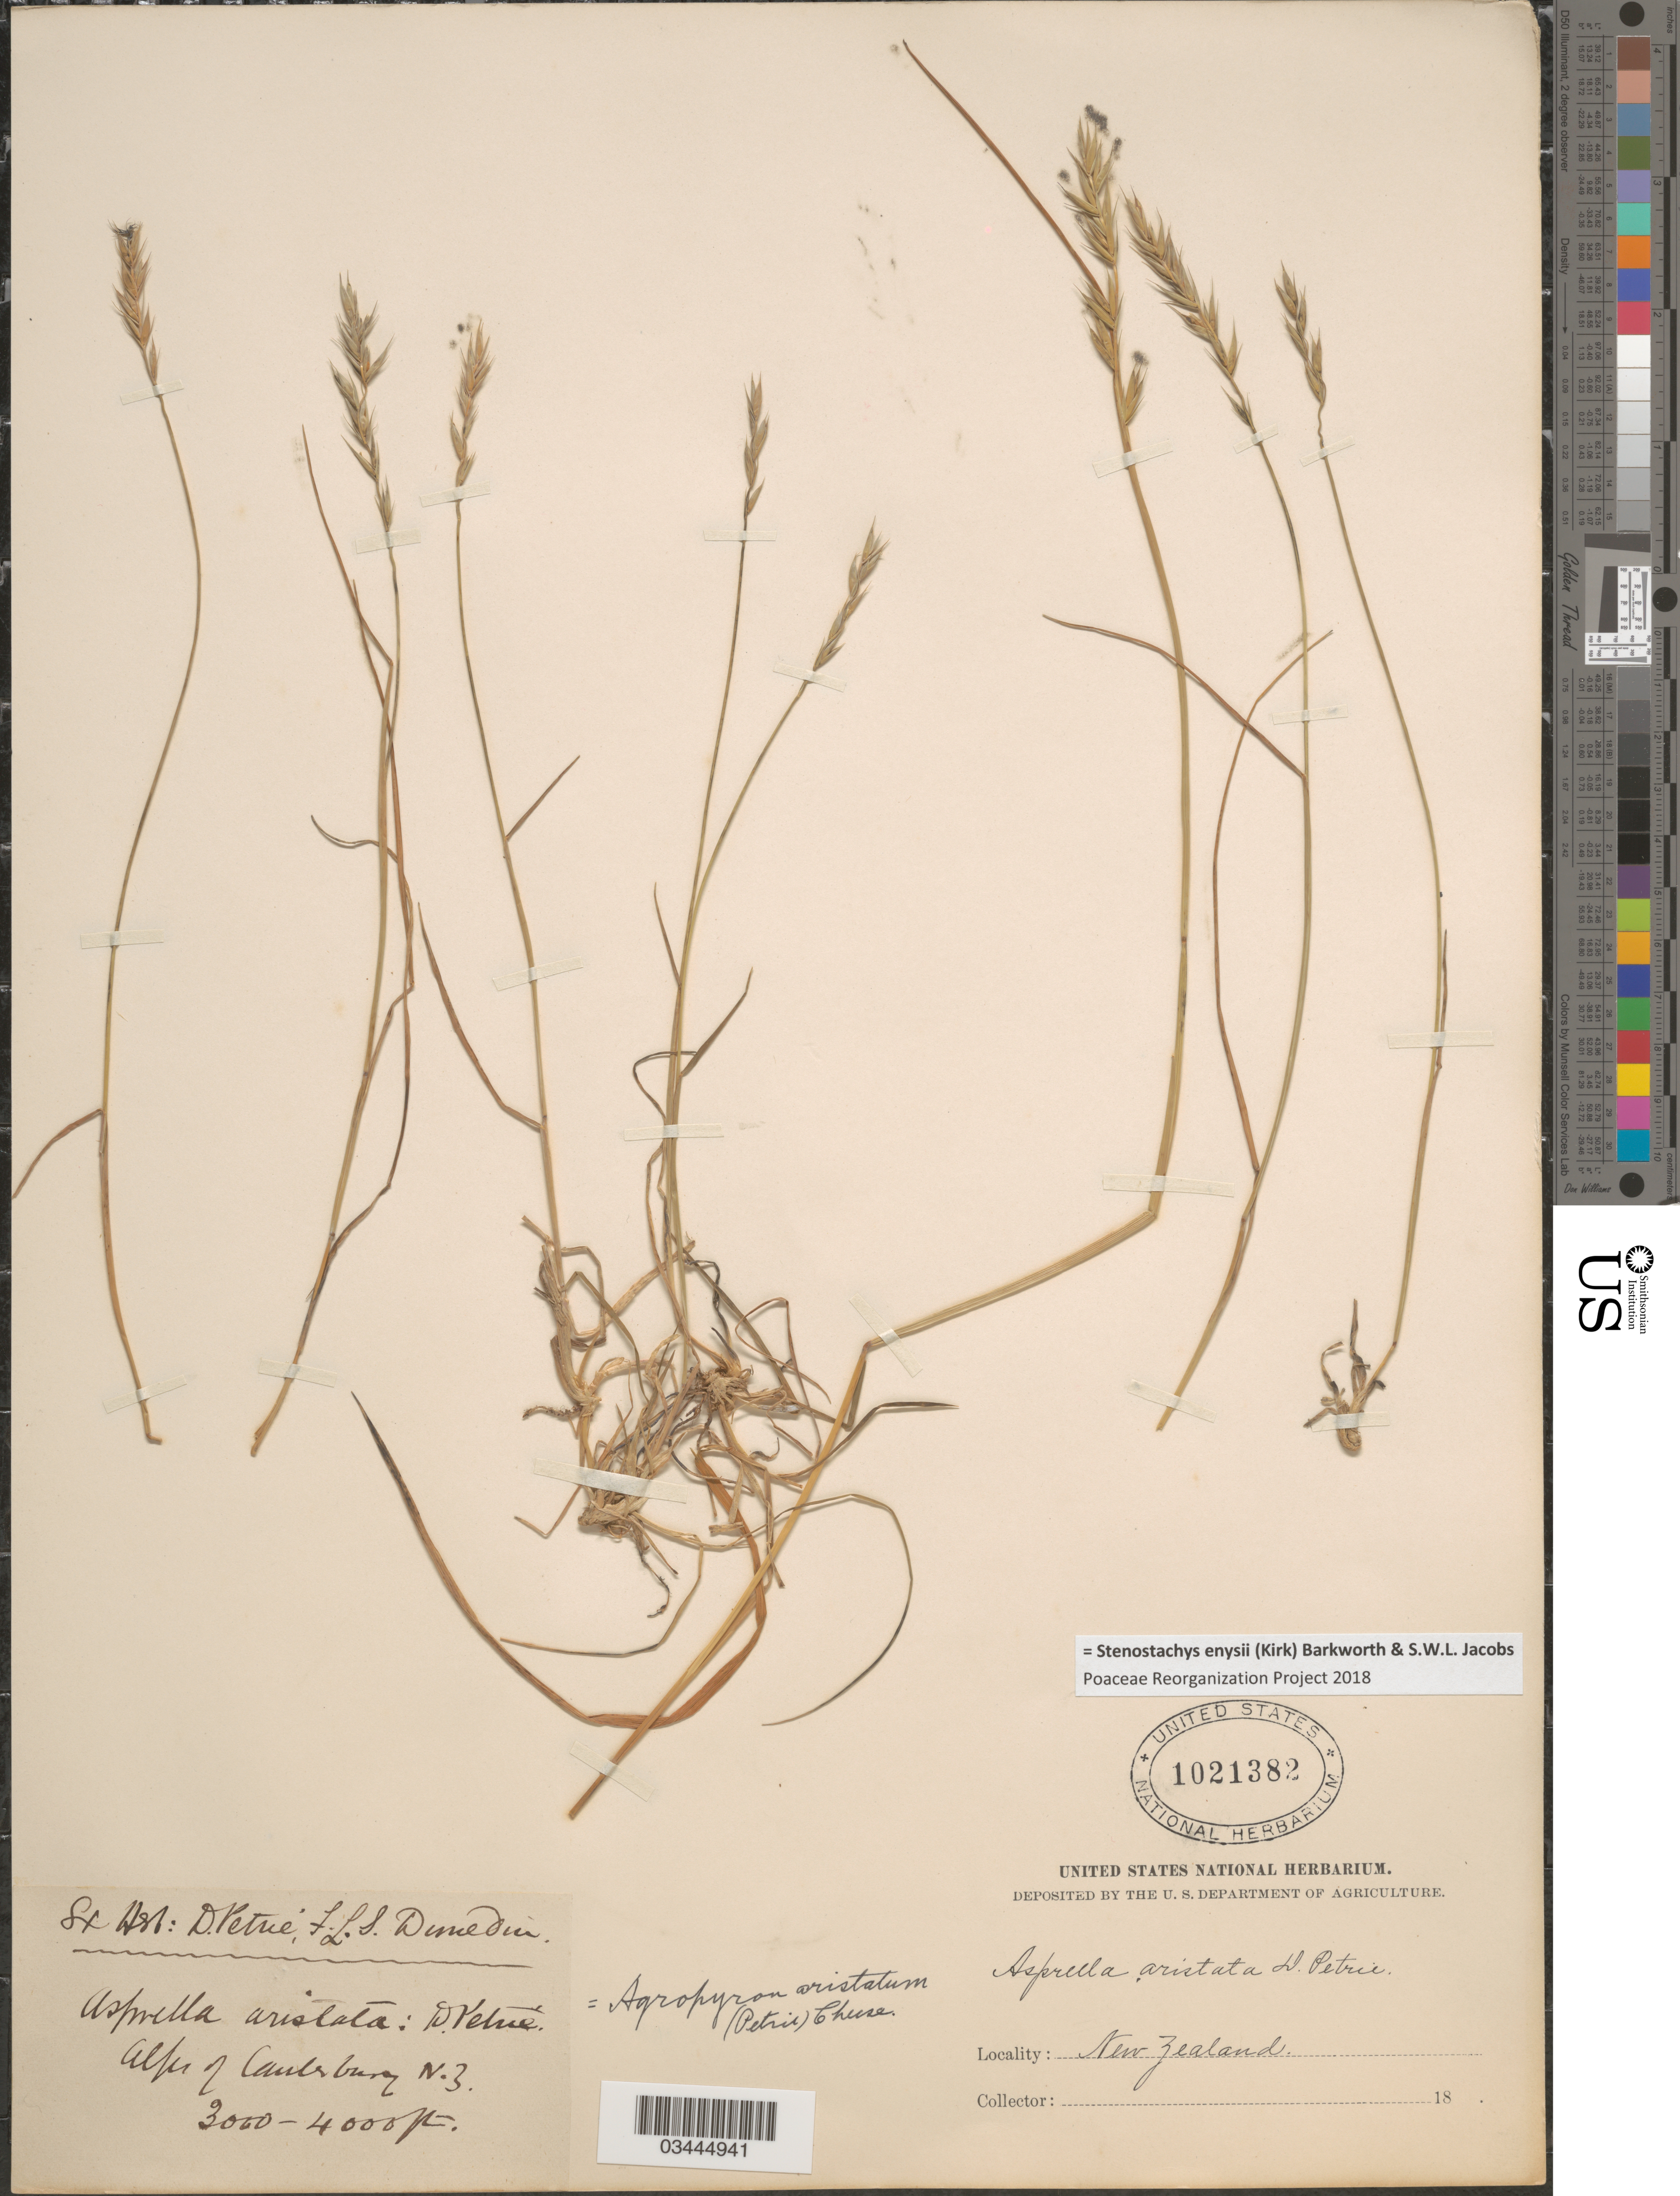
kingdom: Plantae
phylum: Tracheophyta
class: Liliopsida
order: Poales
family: Poaceae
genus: Stenostachys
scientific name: Stenostachys enysii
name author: (Kirk) Barkworth & S.W.L. Jacobs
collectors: Ex Herb D. Petrie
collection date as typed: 18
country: New Zealand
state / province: Canterbury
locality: Alps of Canterbury.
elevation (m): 914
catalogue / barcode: US 1021382